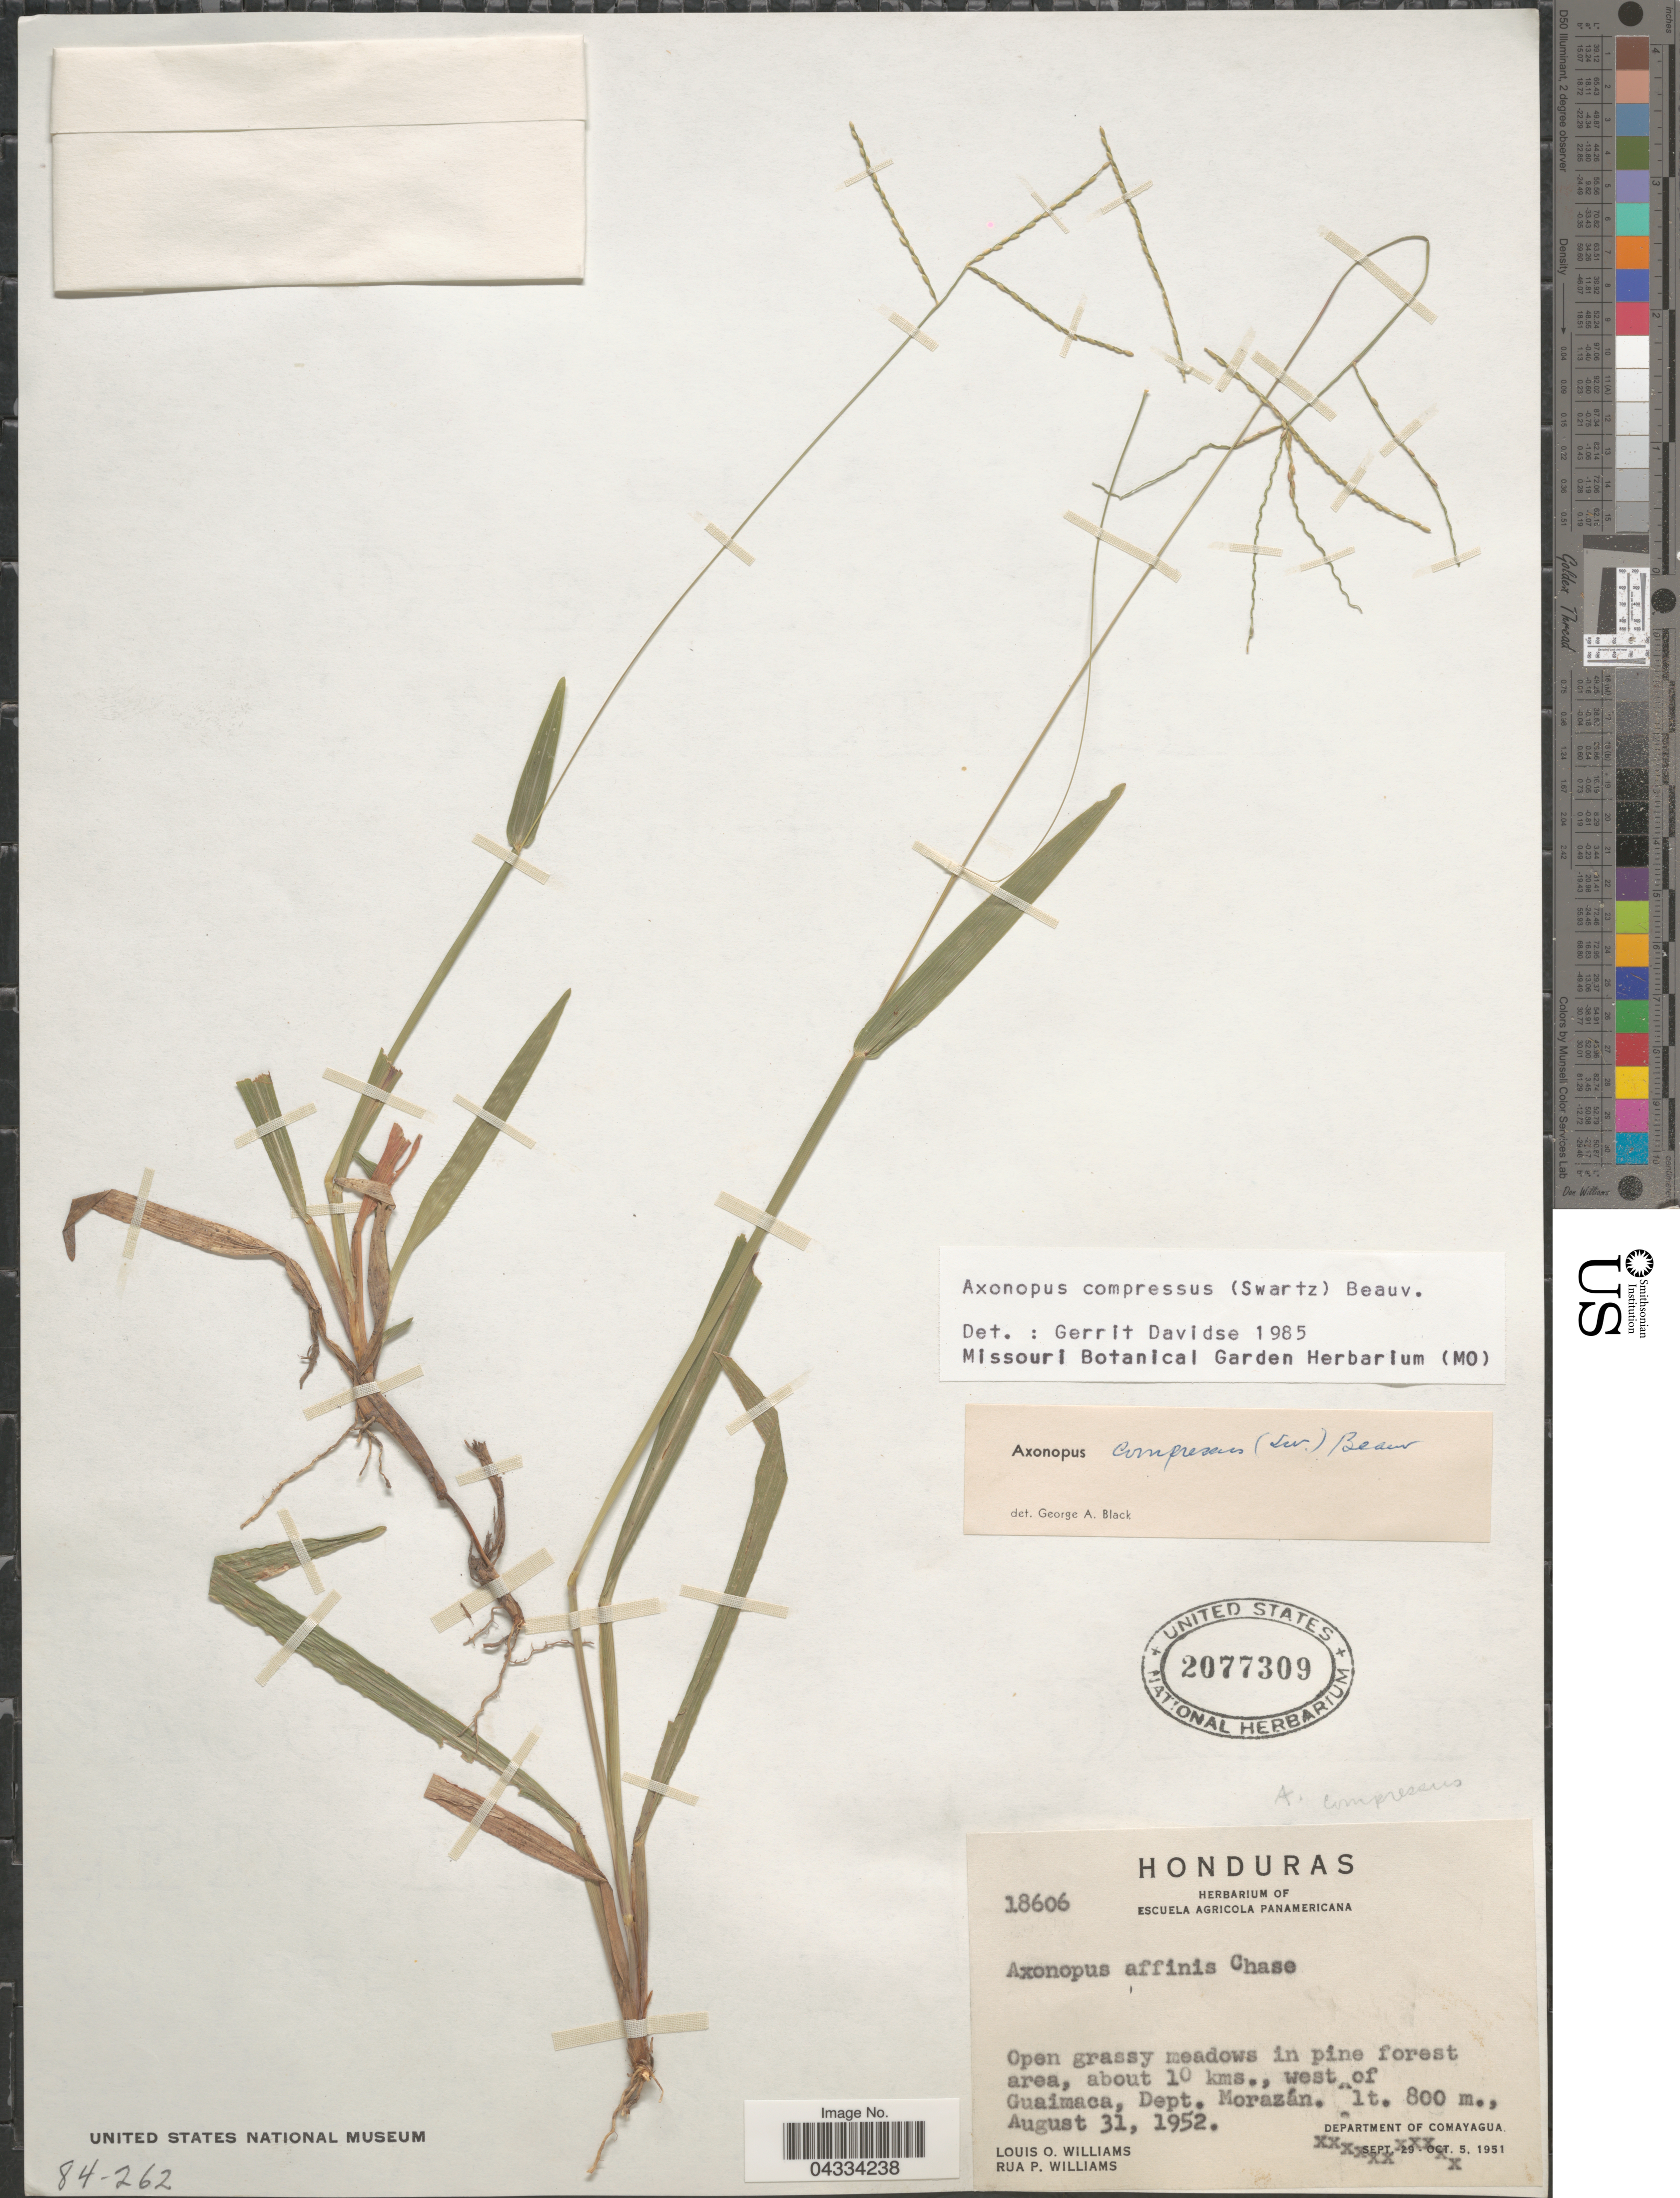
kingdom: Plantae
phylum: Tracheophyta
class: Liliopsida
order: Poales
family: Poaceae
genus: Axonopus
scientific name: Axonopus compressus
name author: (Sw.) P. Beauv.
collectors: L. O. Williams & R. P. Williams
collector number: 18606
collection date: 1952-08-31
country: Honduras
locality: Open grassy meadows in pine forest area, about 10 kms., west of Guaimaca, Dept. Morazán. Department of Comayagua.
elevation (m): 800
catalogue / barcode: US 2077309